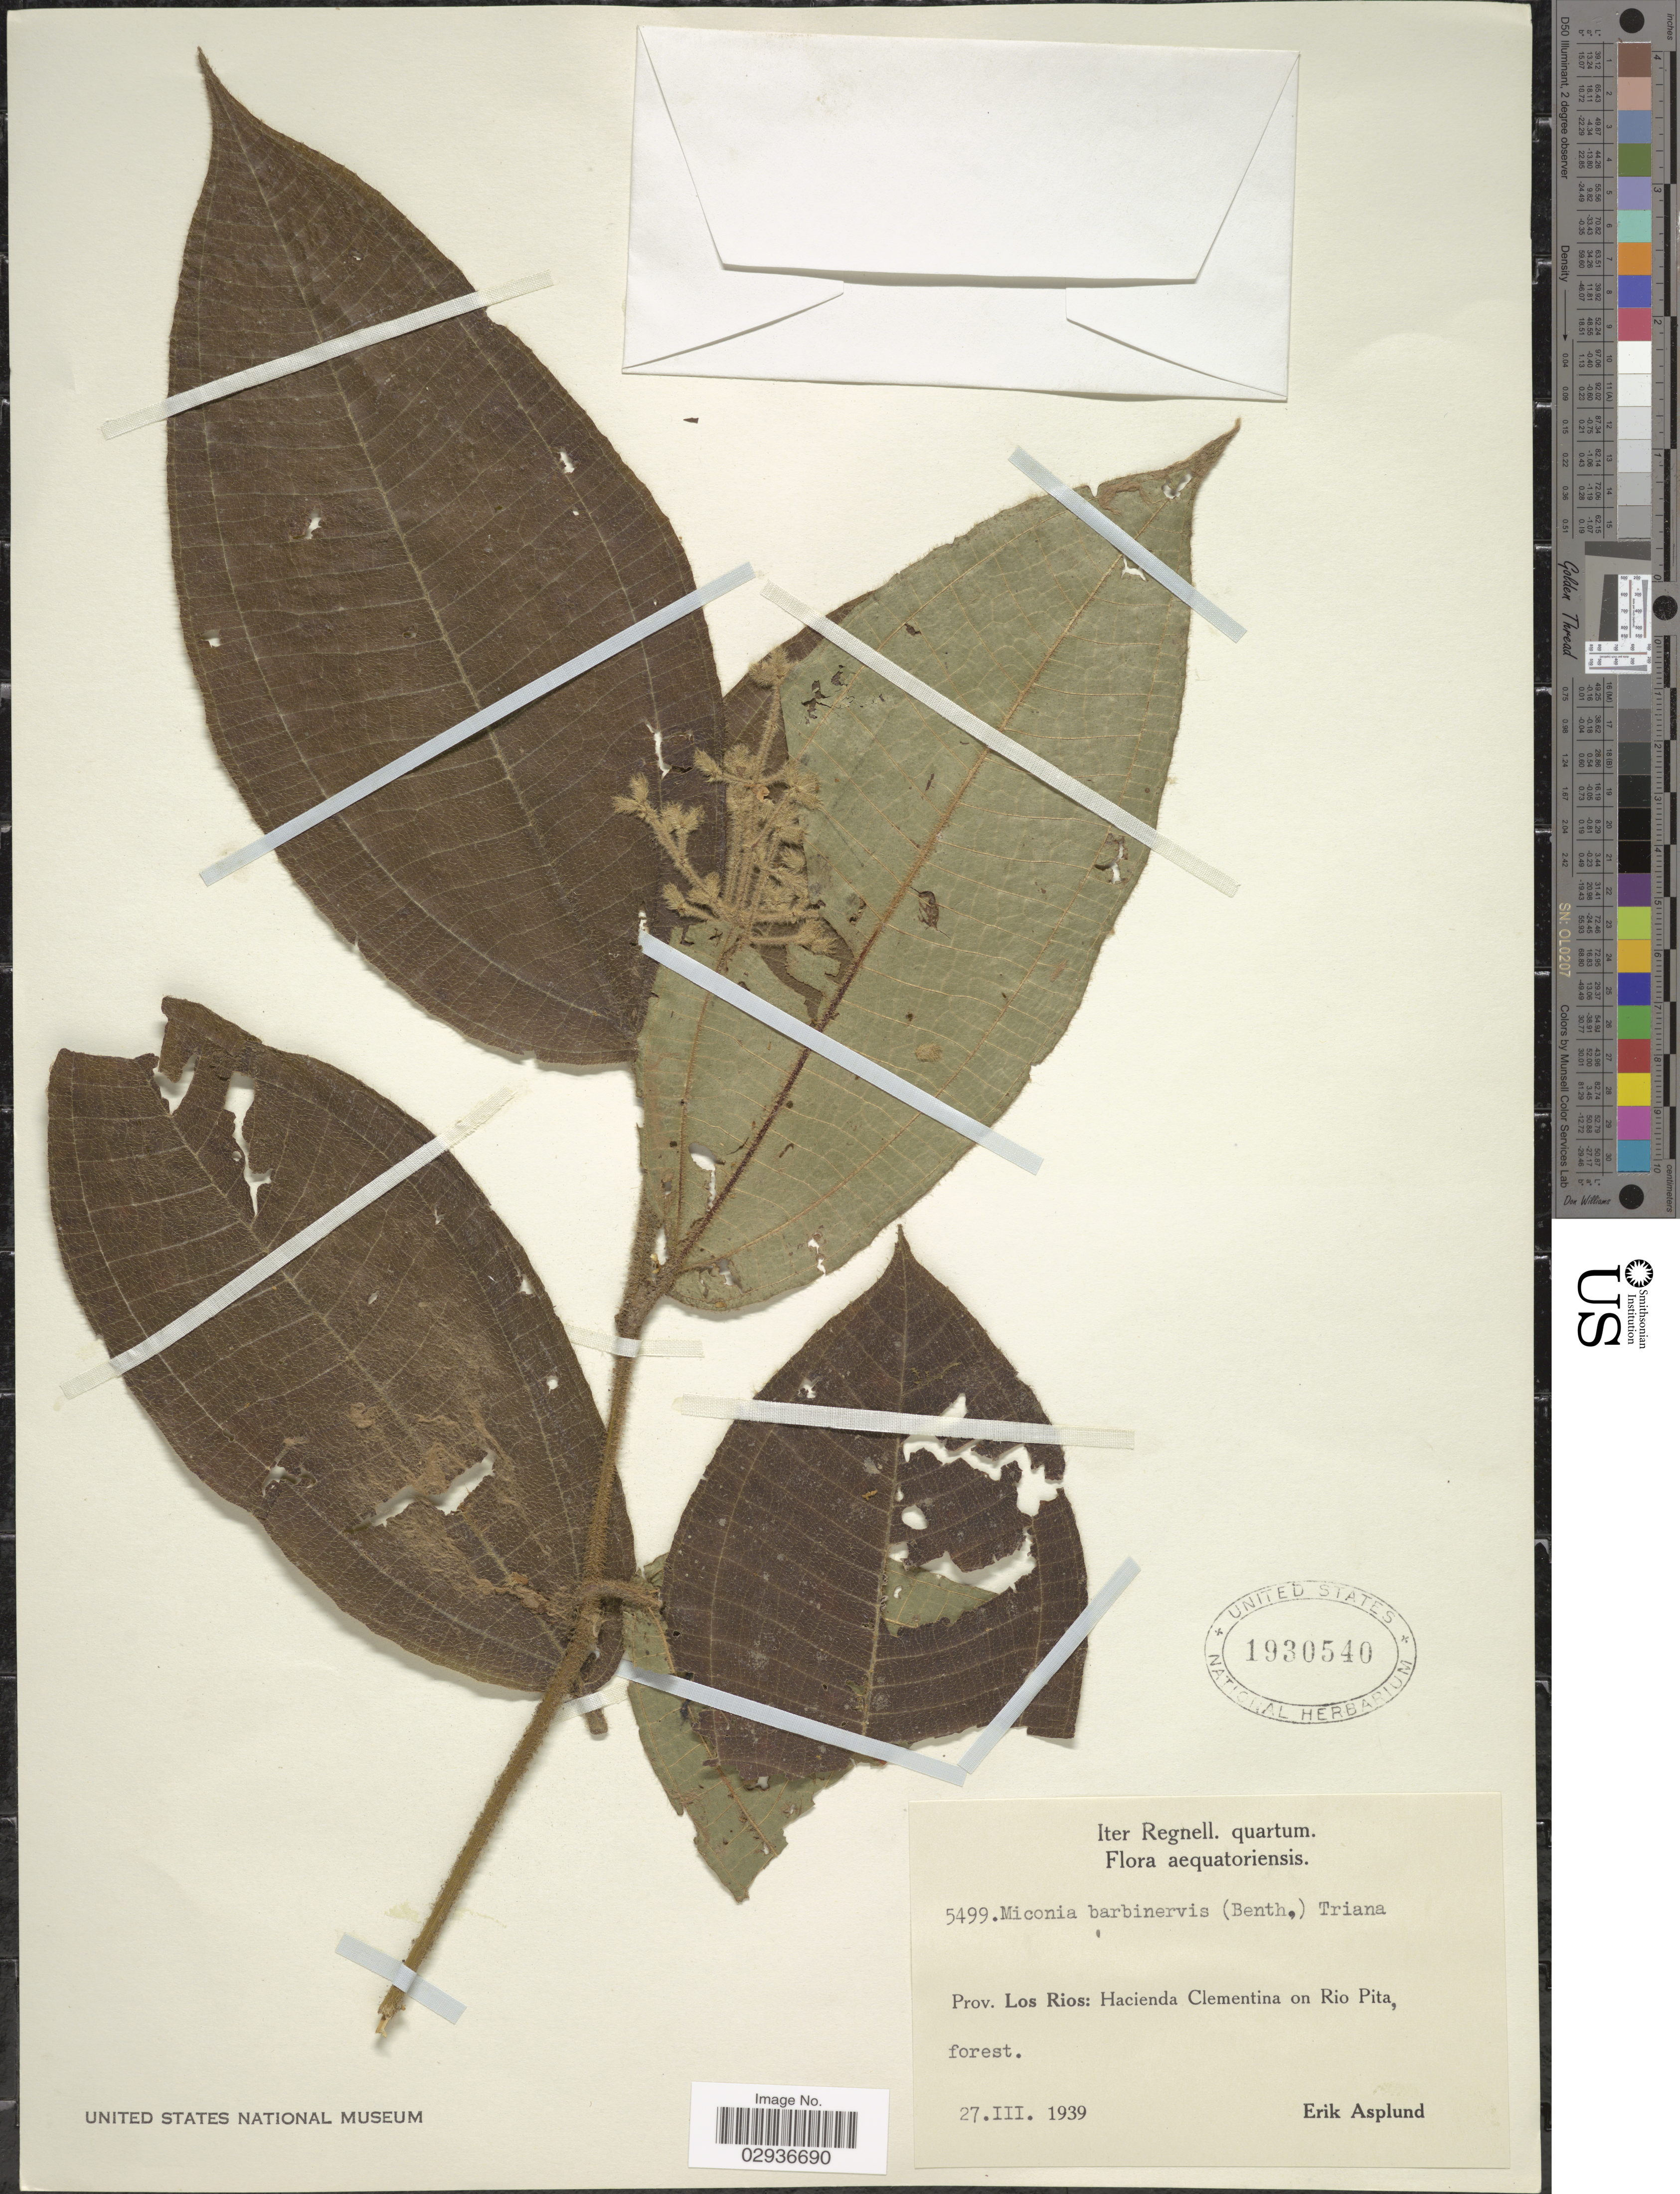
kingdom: Plantae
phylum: Tracheophyta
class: Magnoliopsida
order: Myrtales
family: Melastomataceae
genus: Miconia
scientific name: Miconia barbinervis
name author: (Benth.) Triana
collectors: E. Asplund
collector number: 5499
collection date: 1939-03-27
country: Ecuador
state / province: Los Ríos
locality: Hacienda Clementina on Rio Pita.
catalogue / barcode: US 1930540